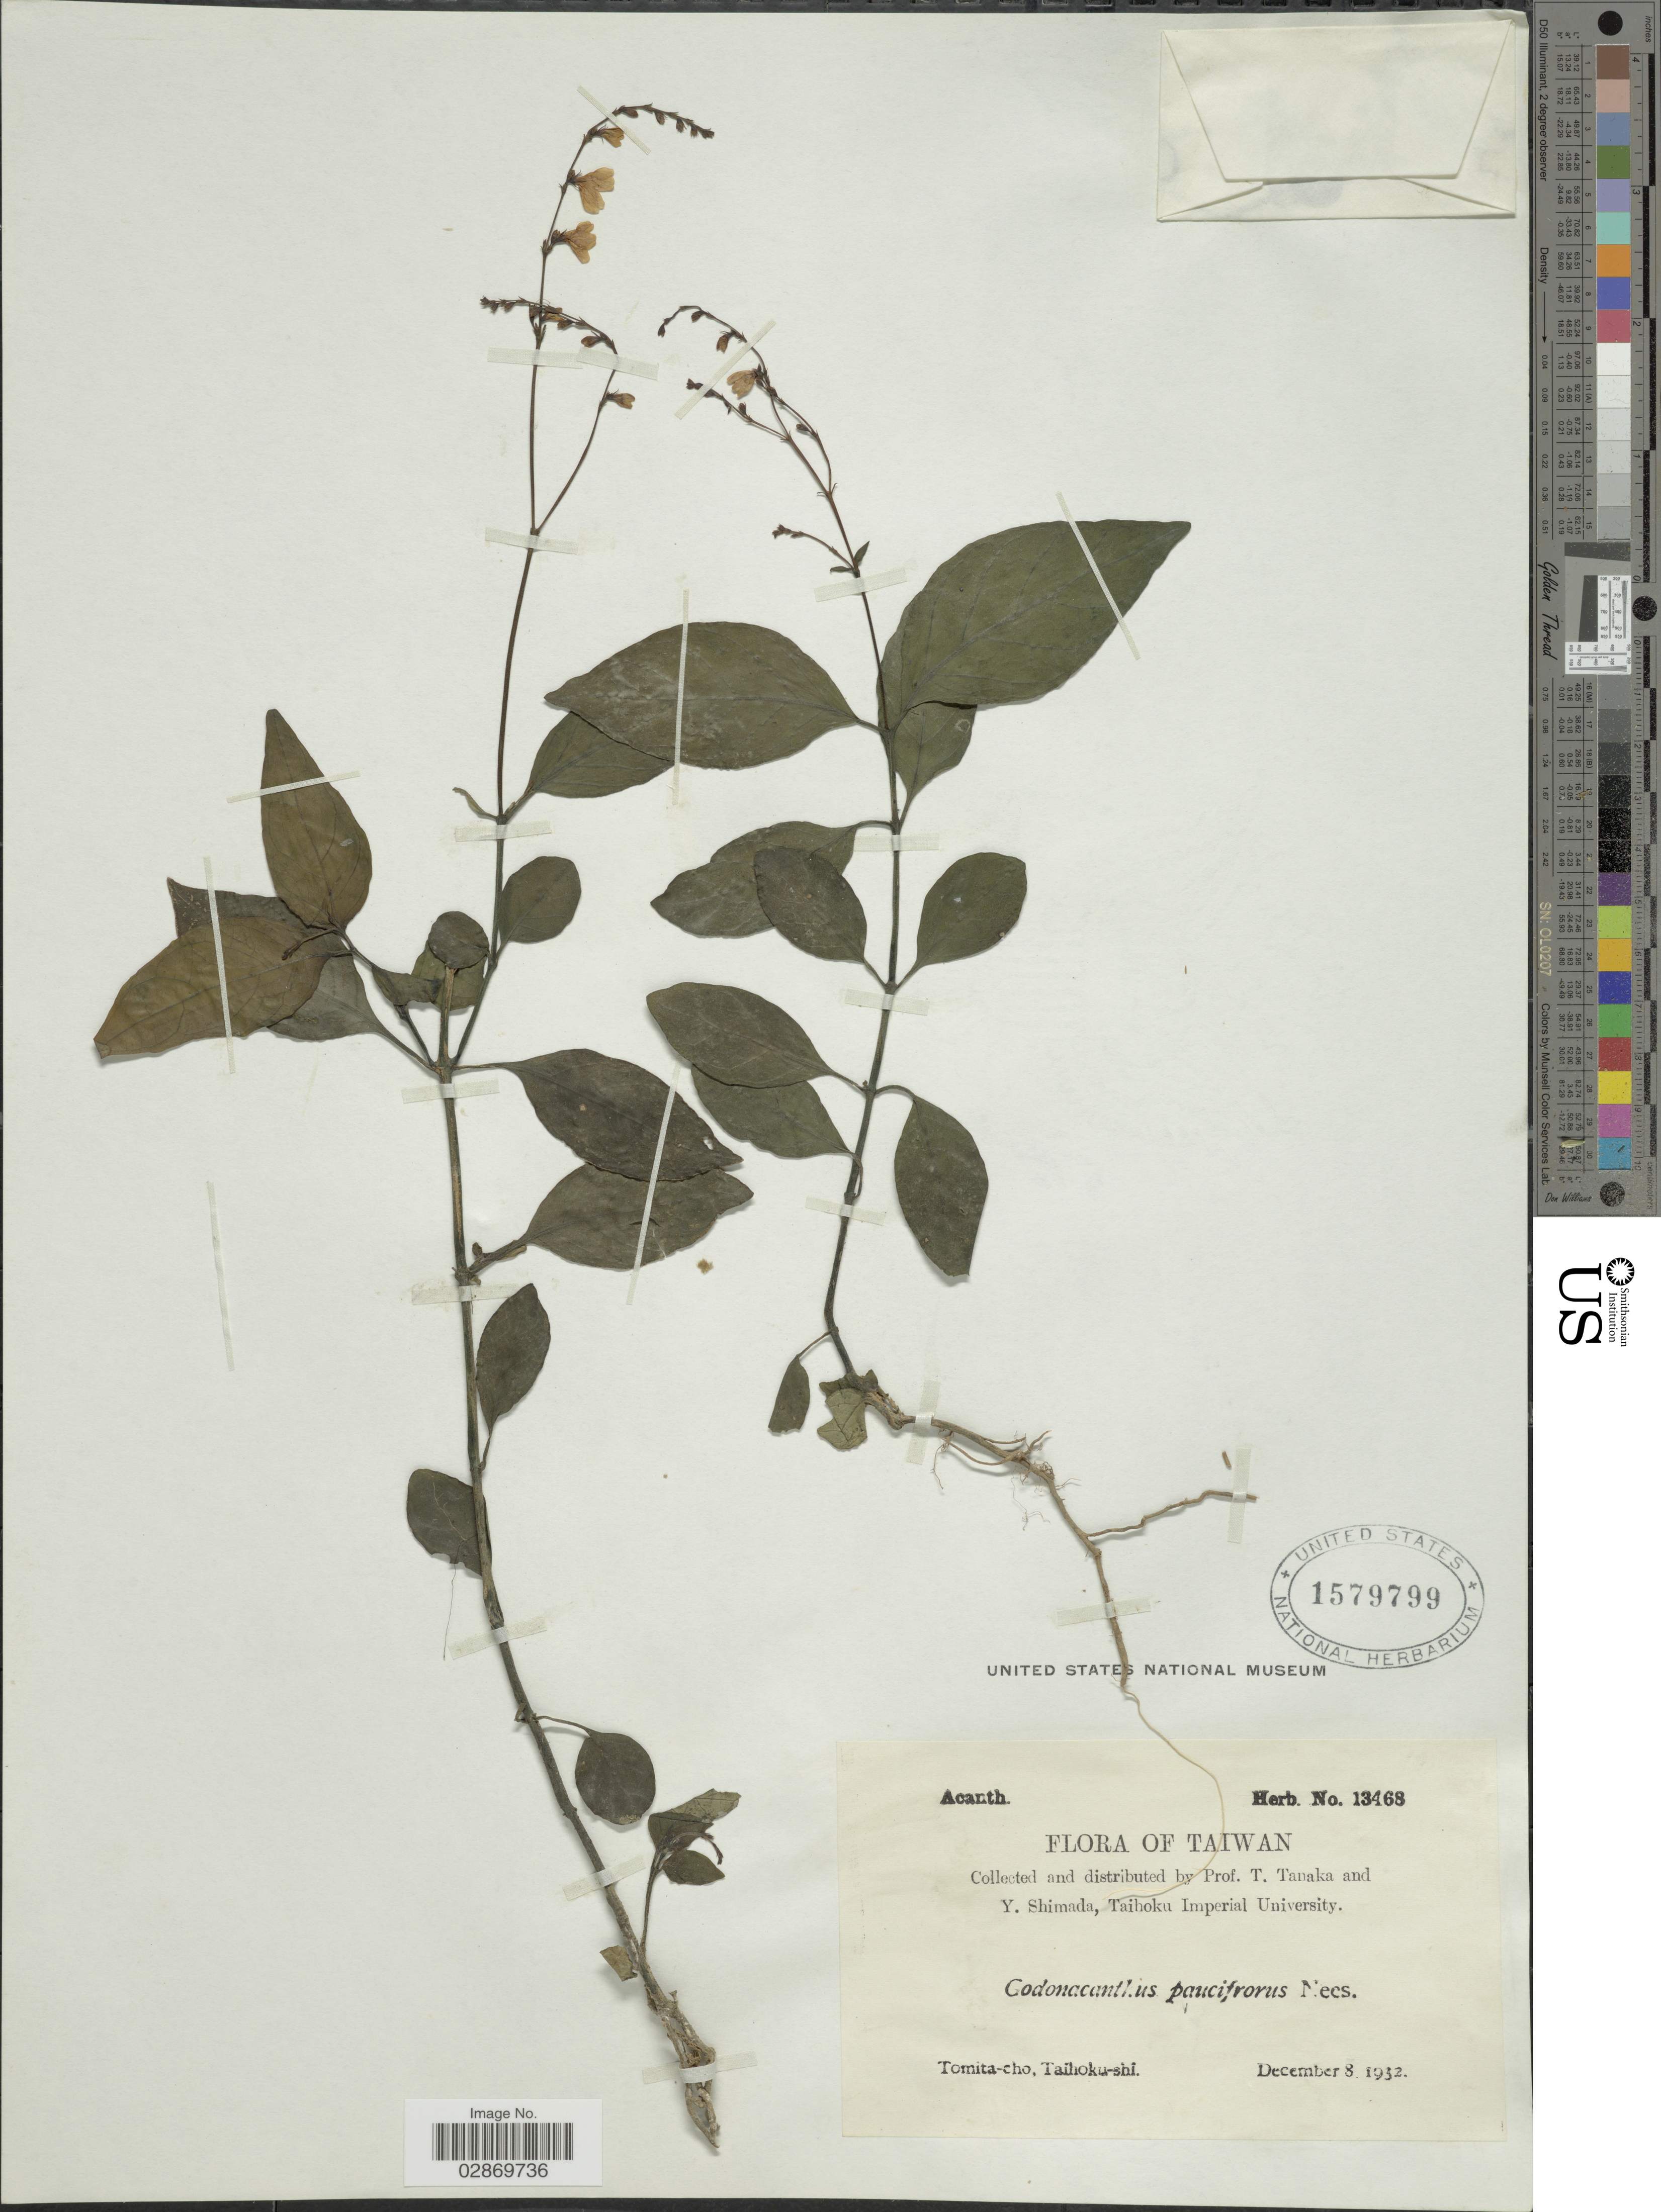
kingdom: Plantae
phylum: Tracheophyta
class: Magnoliopsida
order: Lamiales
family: Acanthaceae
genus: Codonacanthus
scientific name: Codonacanthus pauciflorus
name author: (Nees) Nees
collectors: T. Tanaka & Y. Shimada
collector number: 13468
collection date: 1932-12-08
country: Taiwan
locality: Tomita-cho, Taihoku-shi.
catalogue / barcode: US 1579799